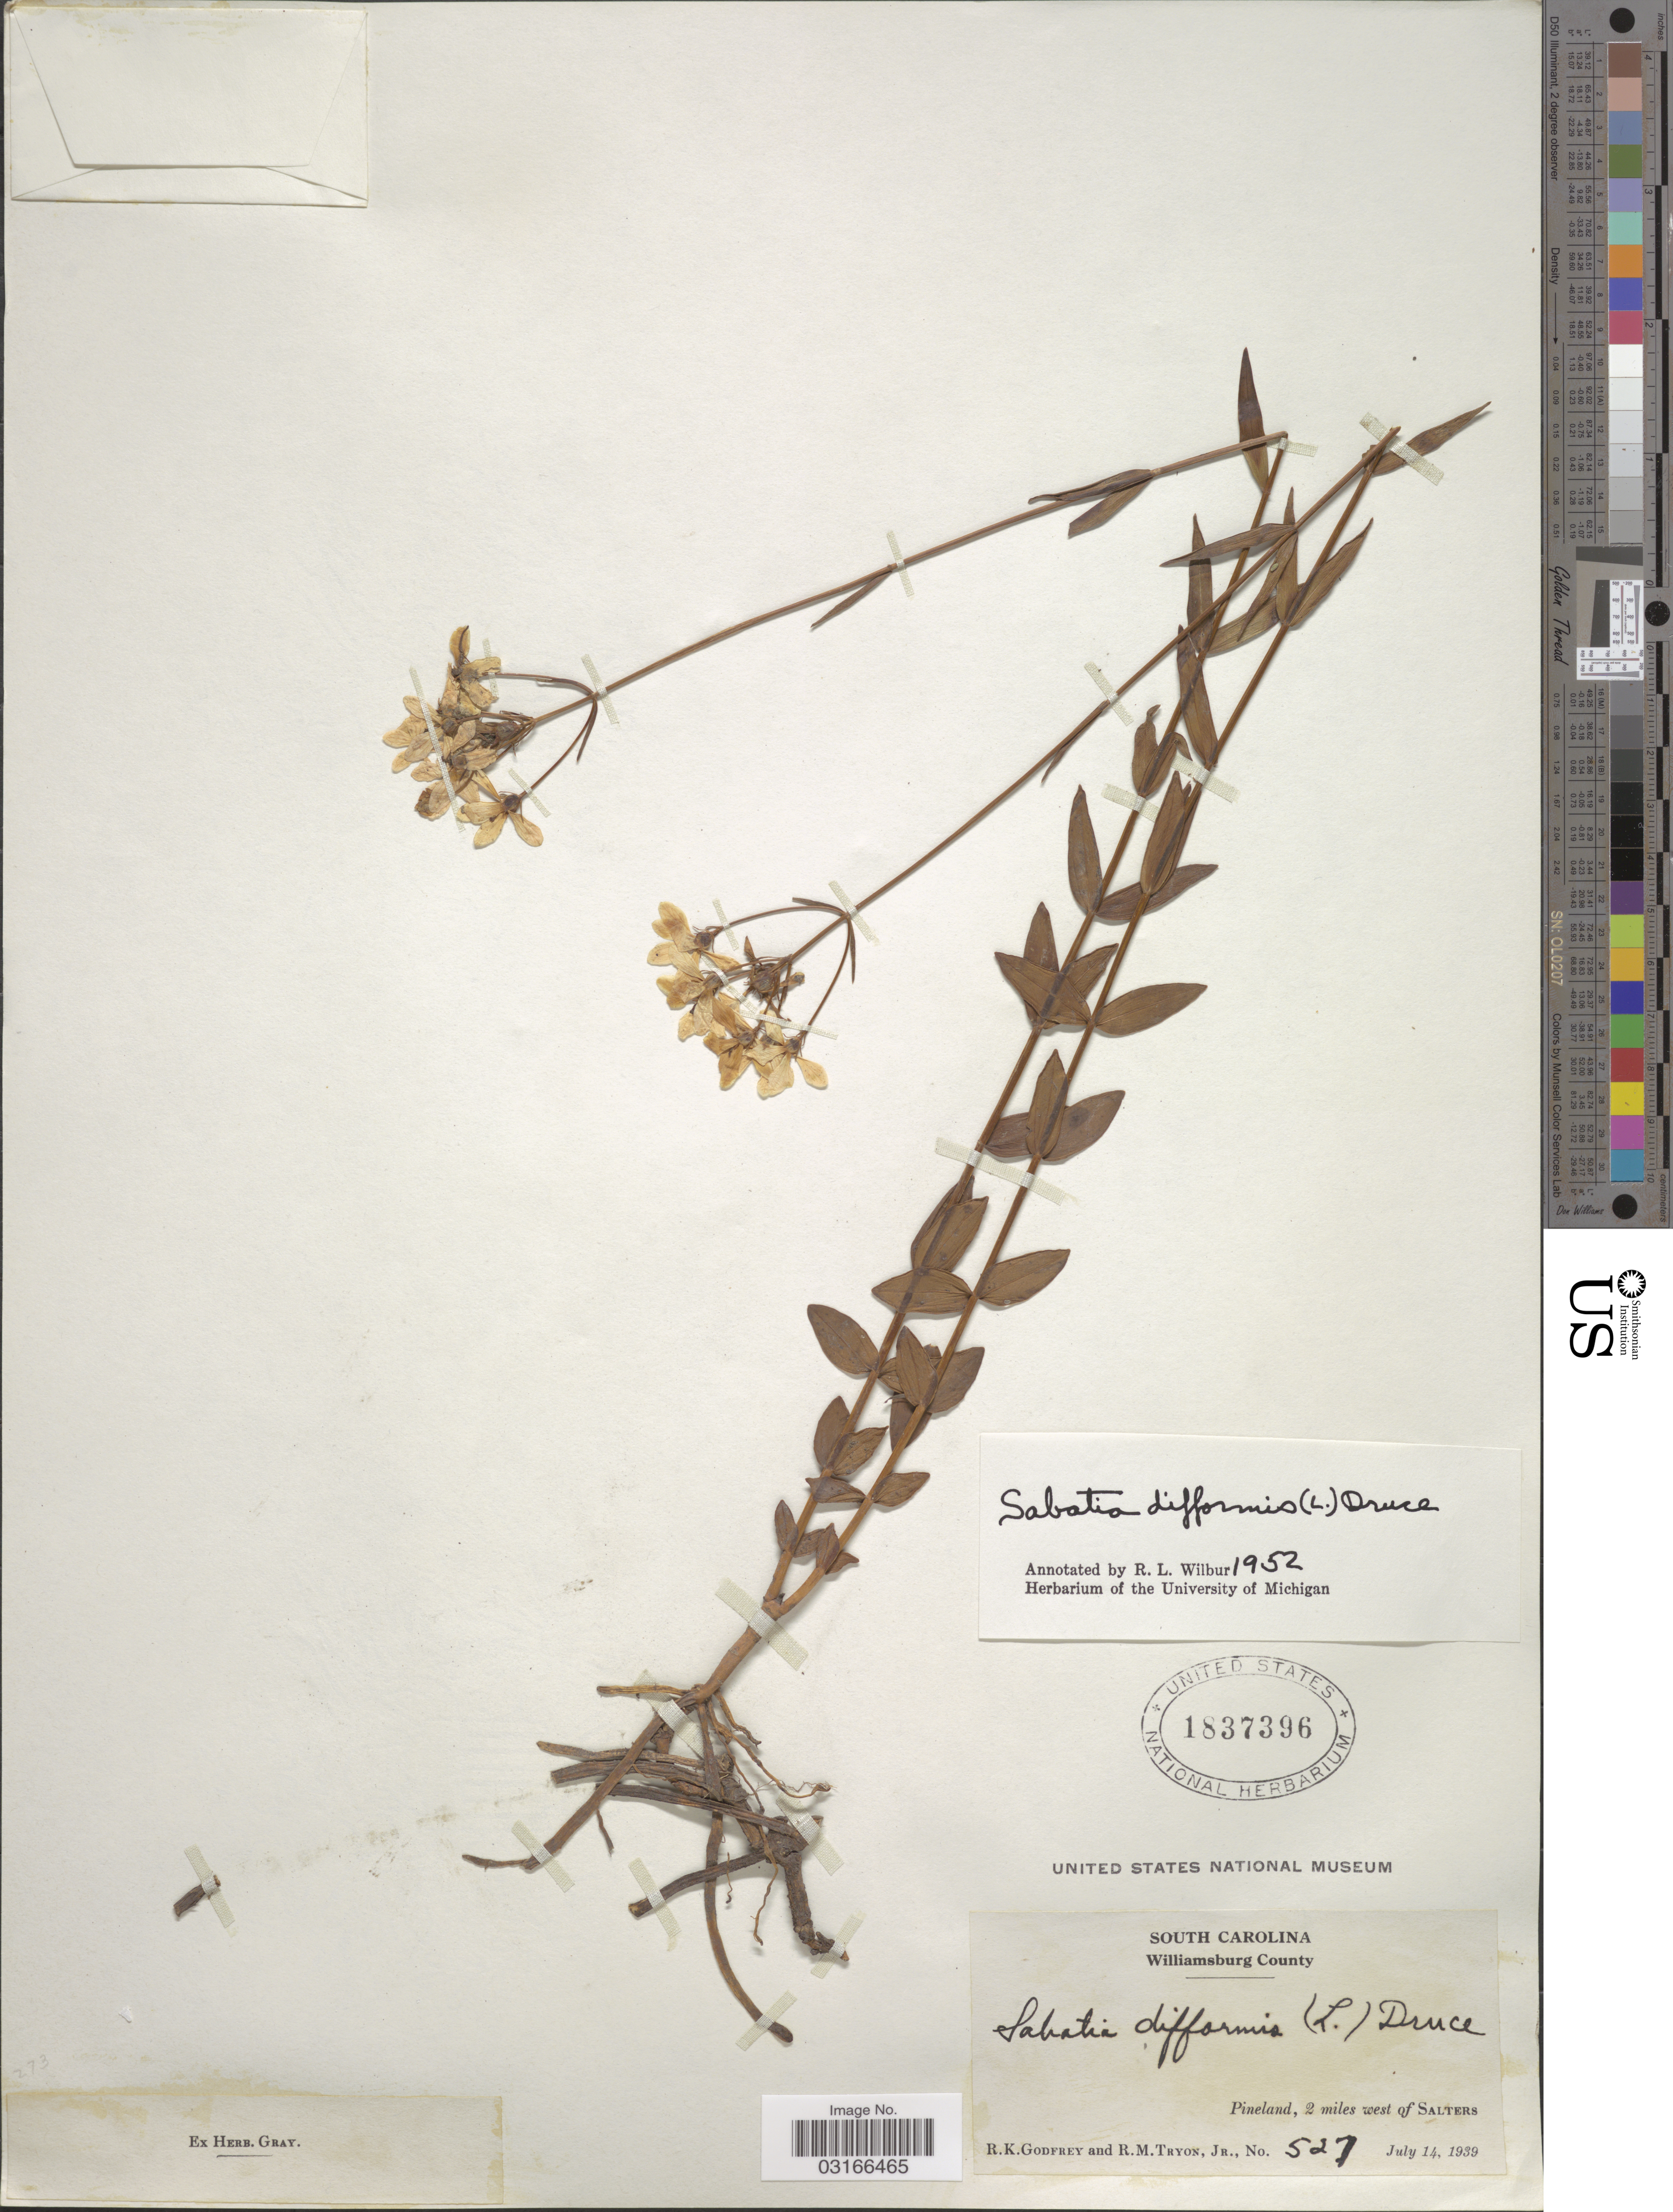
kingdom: Plantae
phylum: Tracheophyta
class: Magnoliopsida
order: Gentianales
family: Gentianaceae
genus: Sabatia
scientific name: Sabatia difformis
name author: (L.) Druce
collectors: R. K. Godfrey & R. Tryon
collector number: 527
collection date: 1939-07-14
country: United States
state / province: South Carolina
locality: Williamsburg County. Pineland, 2 miles west of Salters.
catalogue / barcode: US 1837396